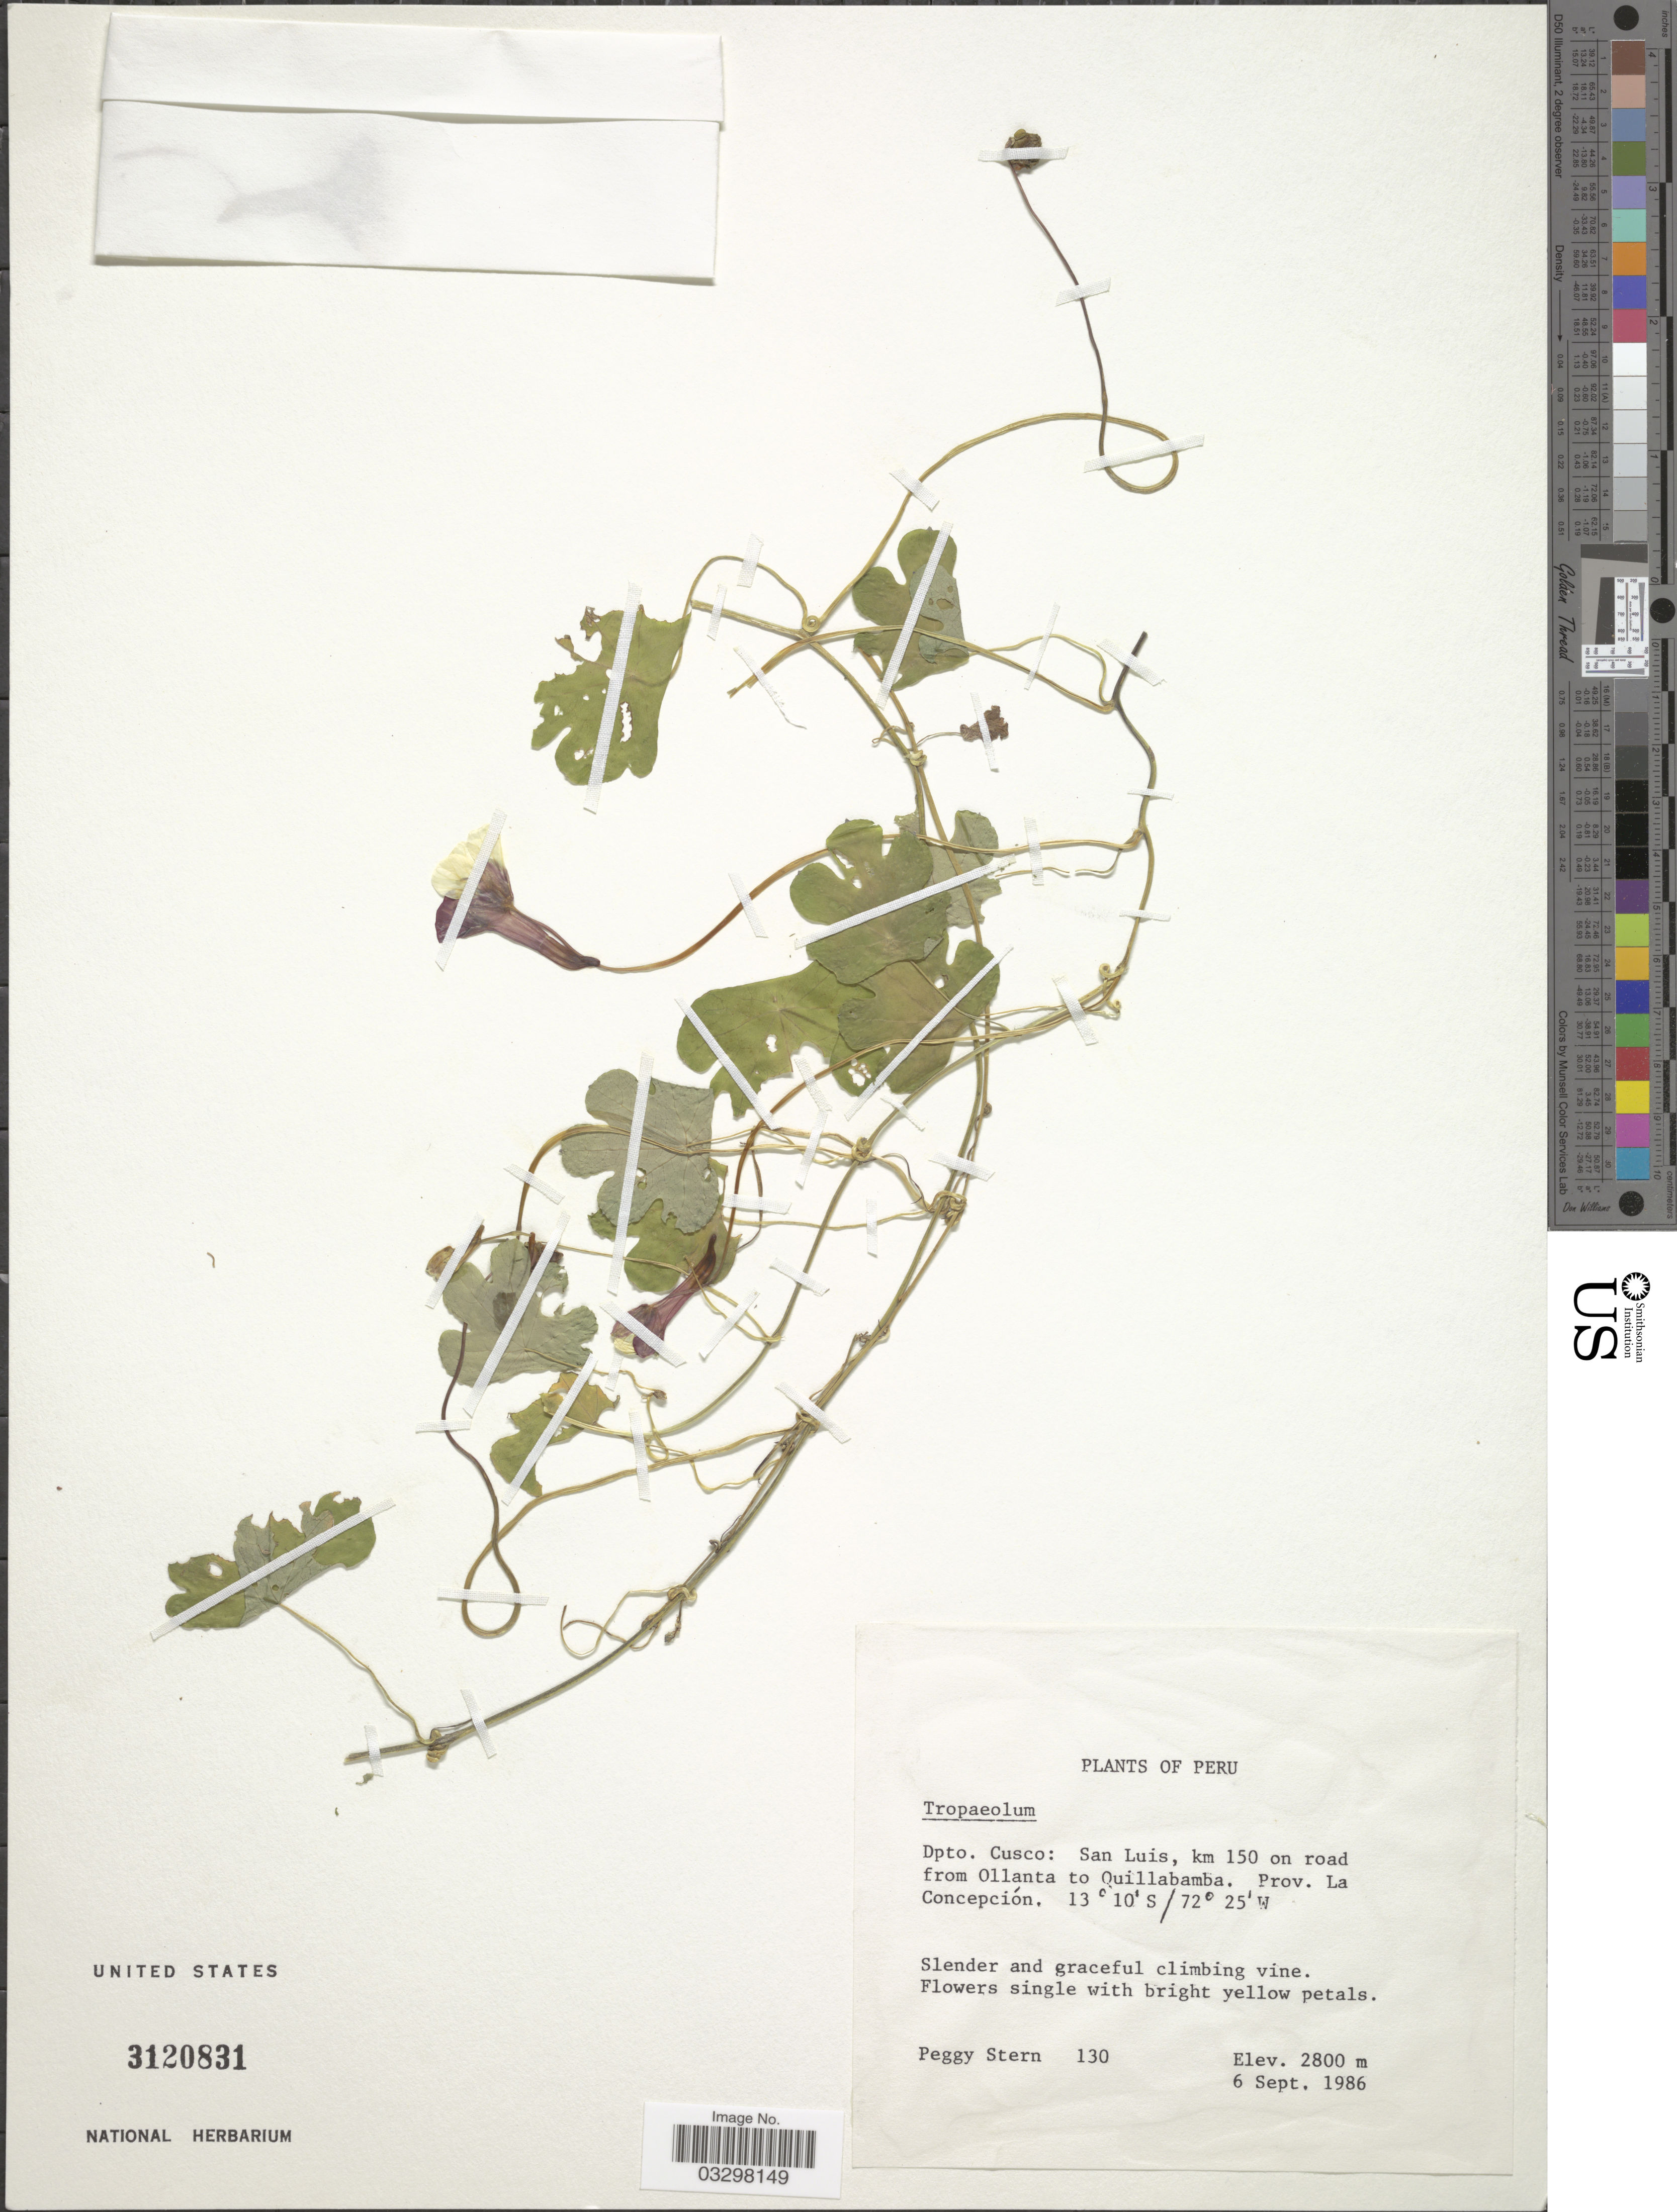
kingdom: Plantae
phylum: Tracheophyta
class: Magnoliopsida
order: Brassicales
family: Tropaeolaceae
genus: Tropaeolum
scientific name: Tropaeolum sp.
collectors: P. Stern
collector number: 130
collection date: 1986-09-06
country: Peru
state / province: Cusco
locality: Dpto. Cusco: San Luis, km 150 on road from Ollanta to Quillabamba. Prov. La Concepción.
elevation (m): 2800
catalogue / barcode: US 3120831